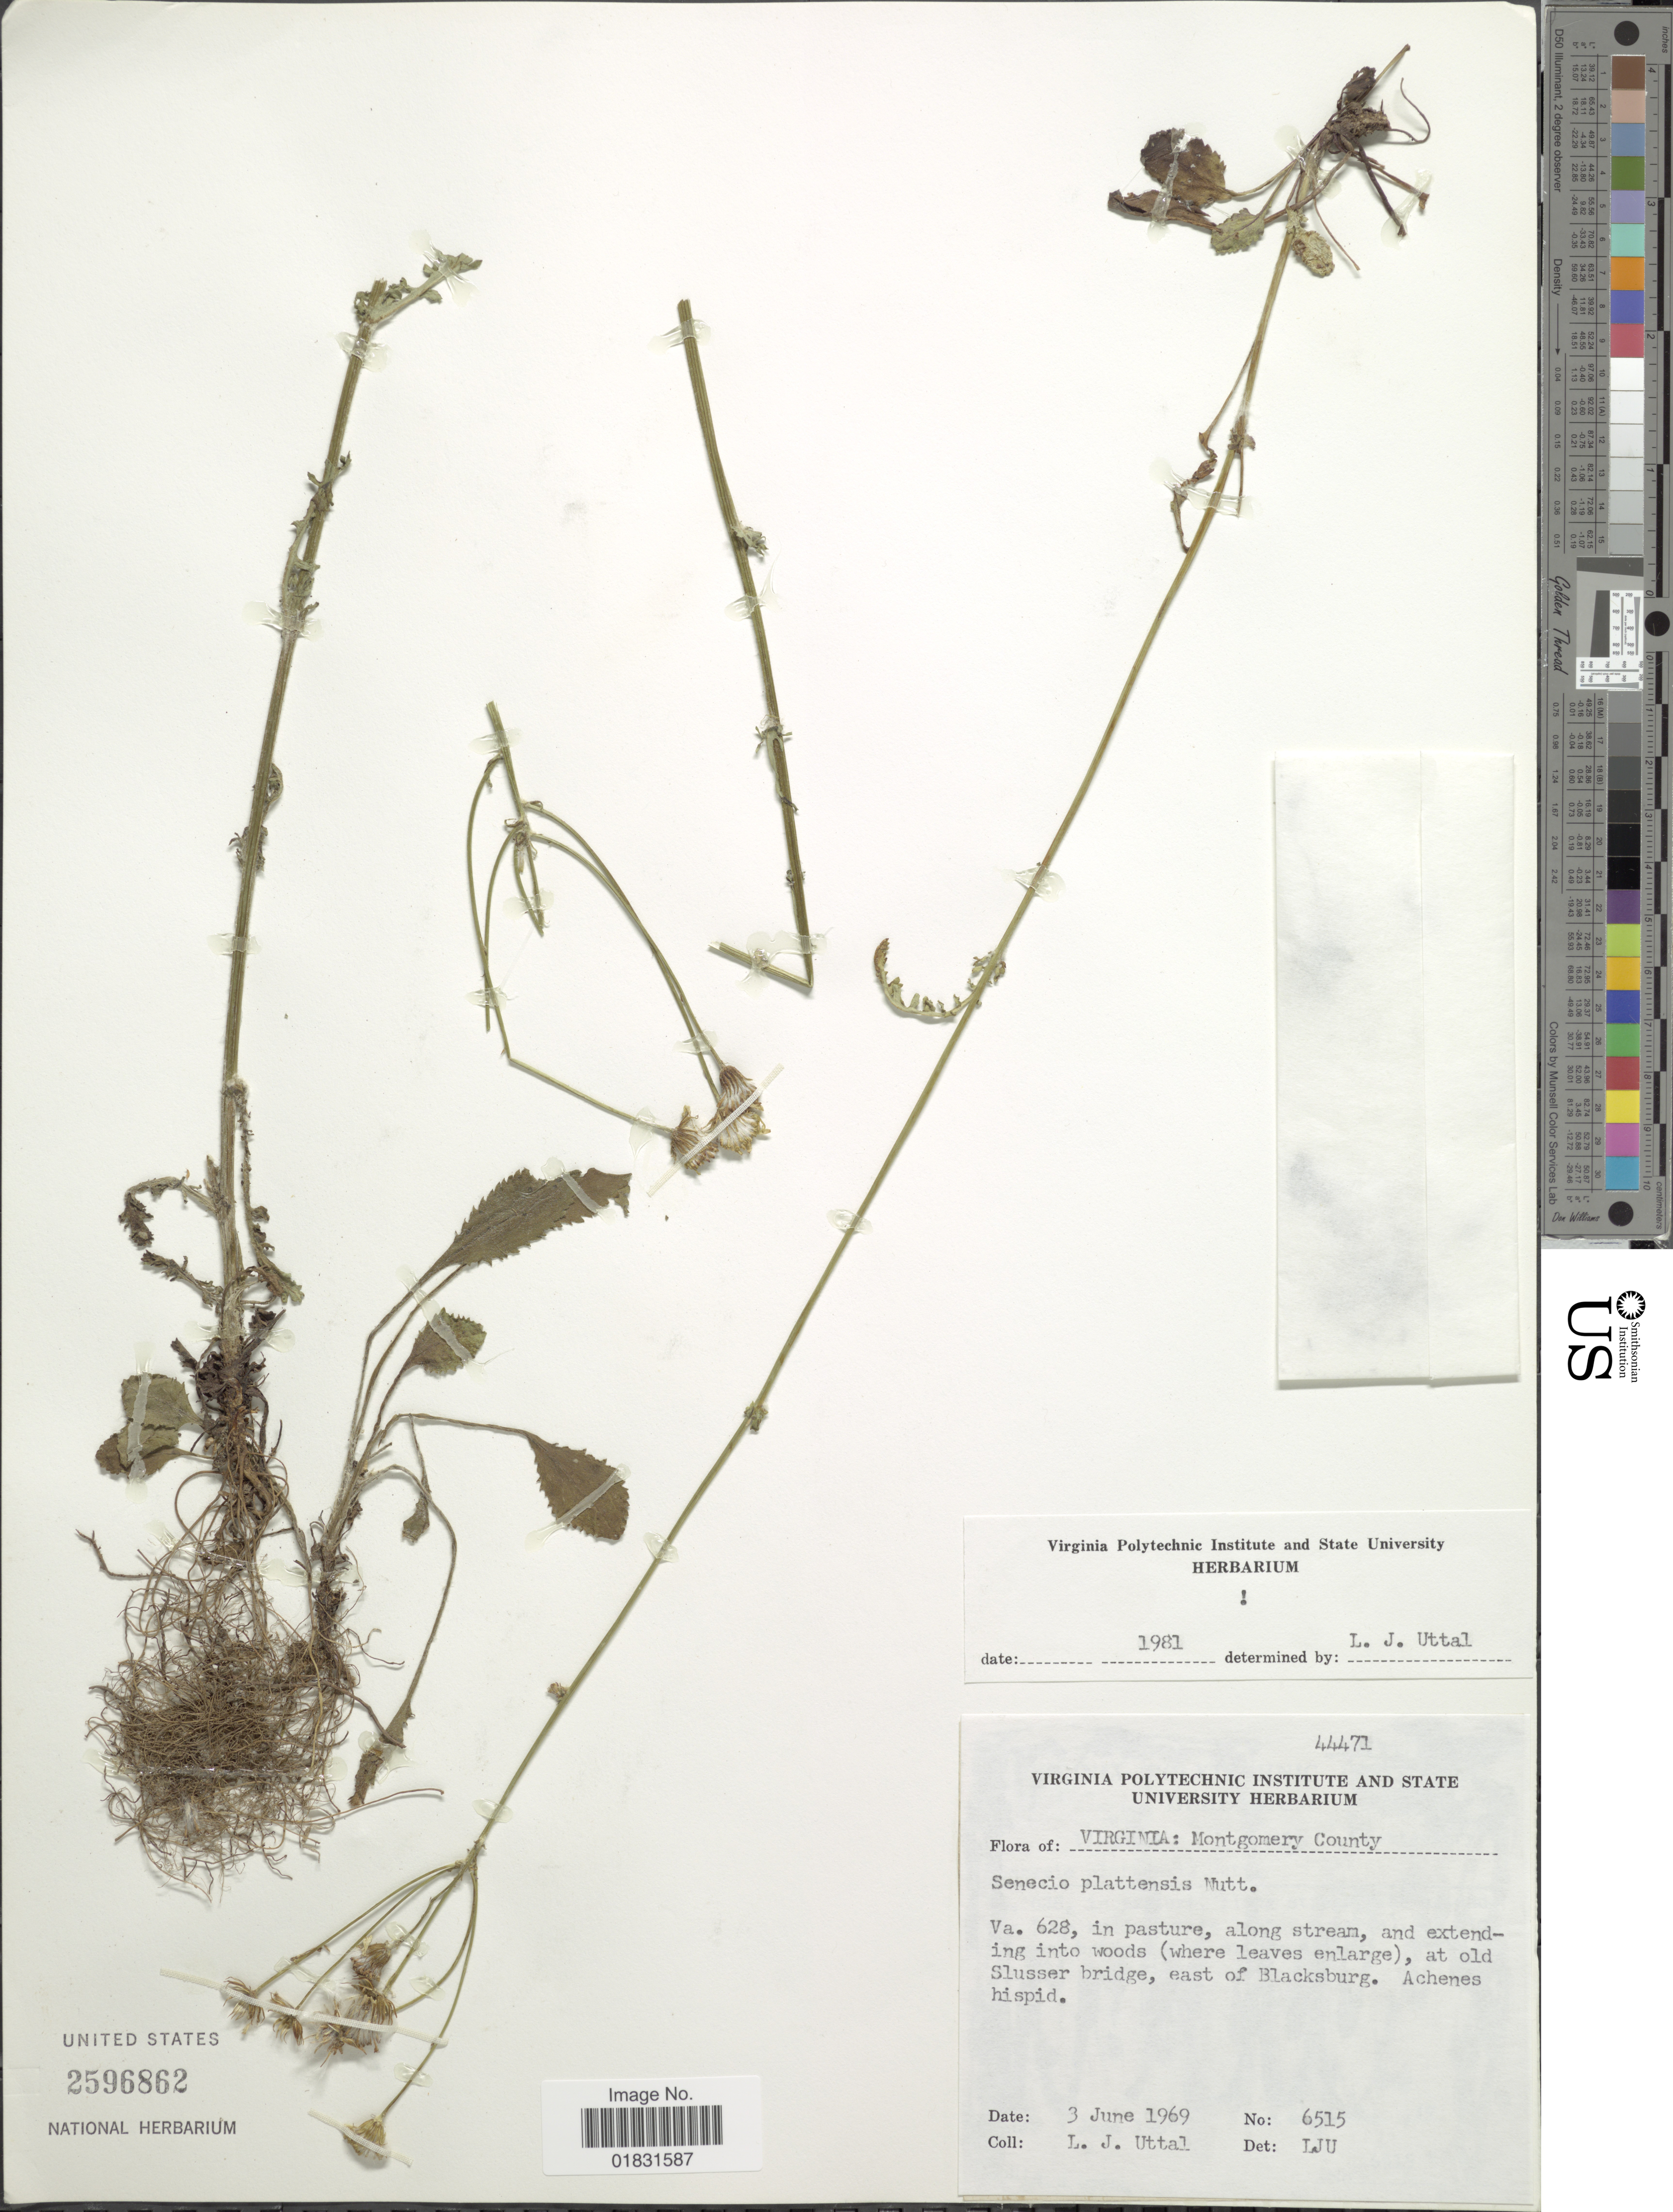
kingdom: Plantae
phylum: Tracheophyta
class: Magnoliopsida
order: Asterales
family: Asteraceae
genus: Packera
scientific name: Packera plattensis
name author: W.A. Weber & Á. Löve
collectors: L. Uttal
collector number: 6515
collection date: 1969-06-03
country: United States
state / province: Virginia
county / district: Montgomery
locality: Montgomery County, Va. 628, in pasture, along stream, and extending into woods (where leaves enlarge), at old Slusser bridge, east of Blacksburg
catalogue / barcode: US 2596862